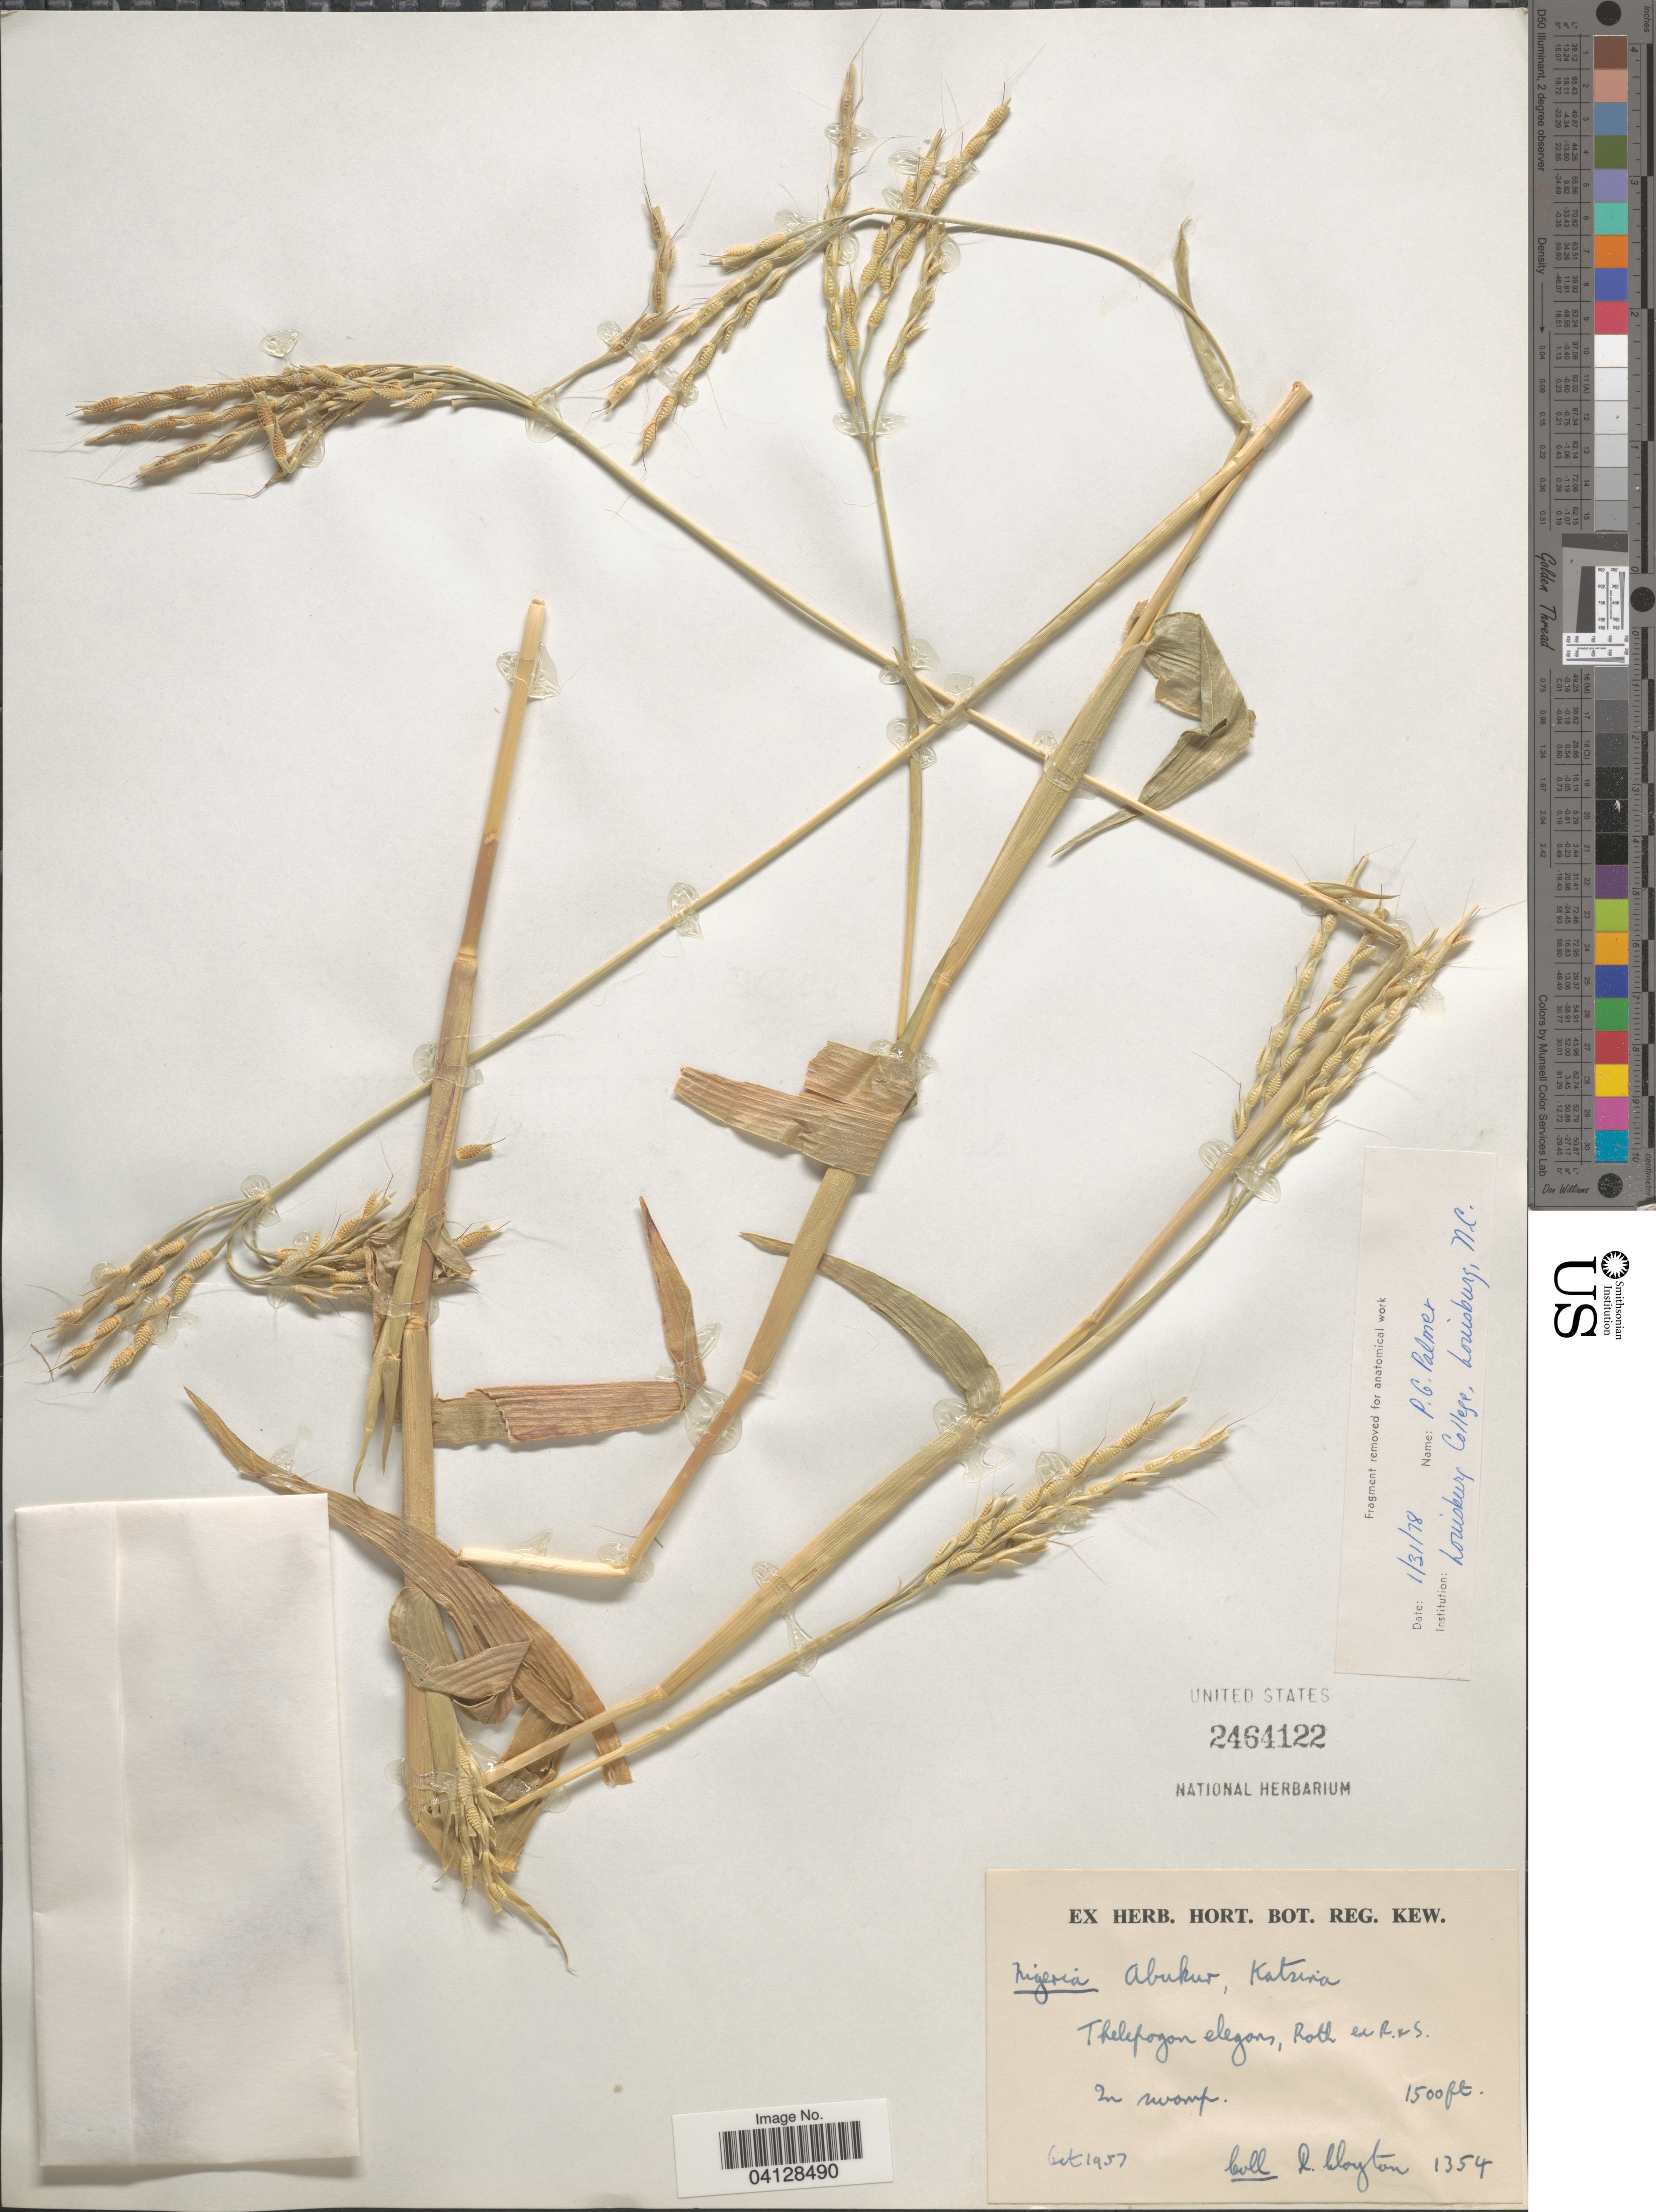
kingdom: Plantae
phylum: Tracheophyta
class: Liliopsida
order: Poales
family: Poaceae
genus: Thelepogon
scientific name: Thelepogon elegans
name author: Roth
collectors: D. Clayton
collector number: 1354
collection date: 1957-10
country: Nigeria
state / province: Katsina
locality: Abukur.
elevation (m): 457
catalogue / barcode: US 2464122